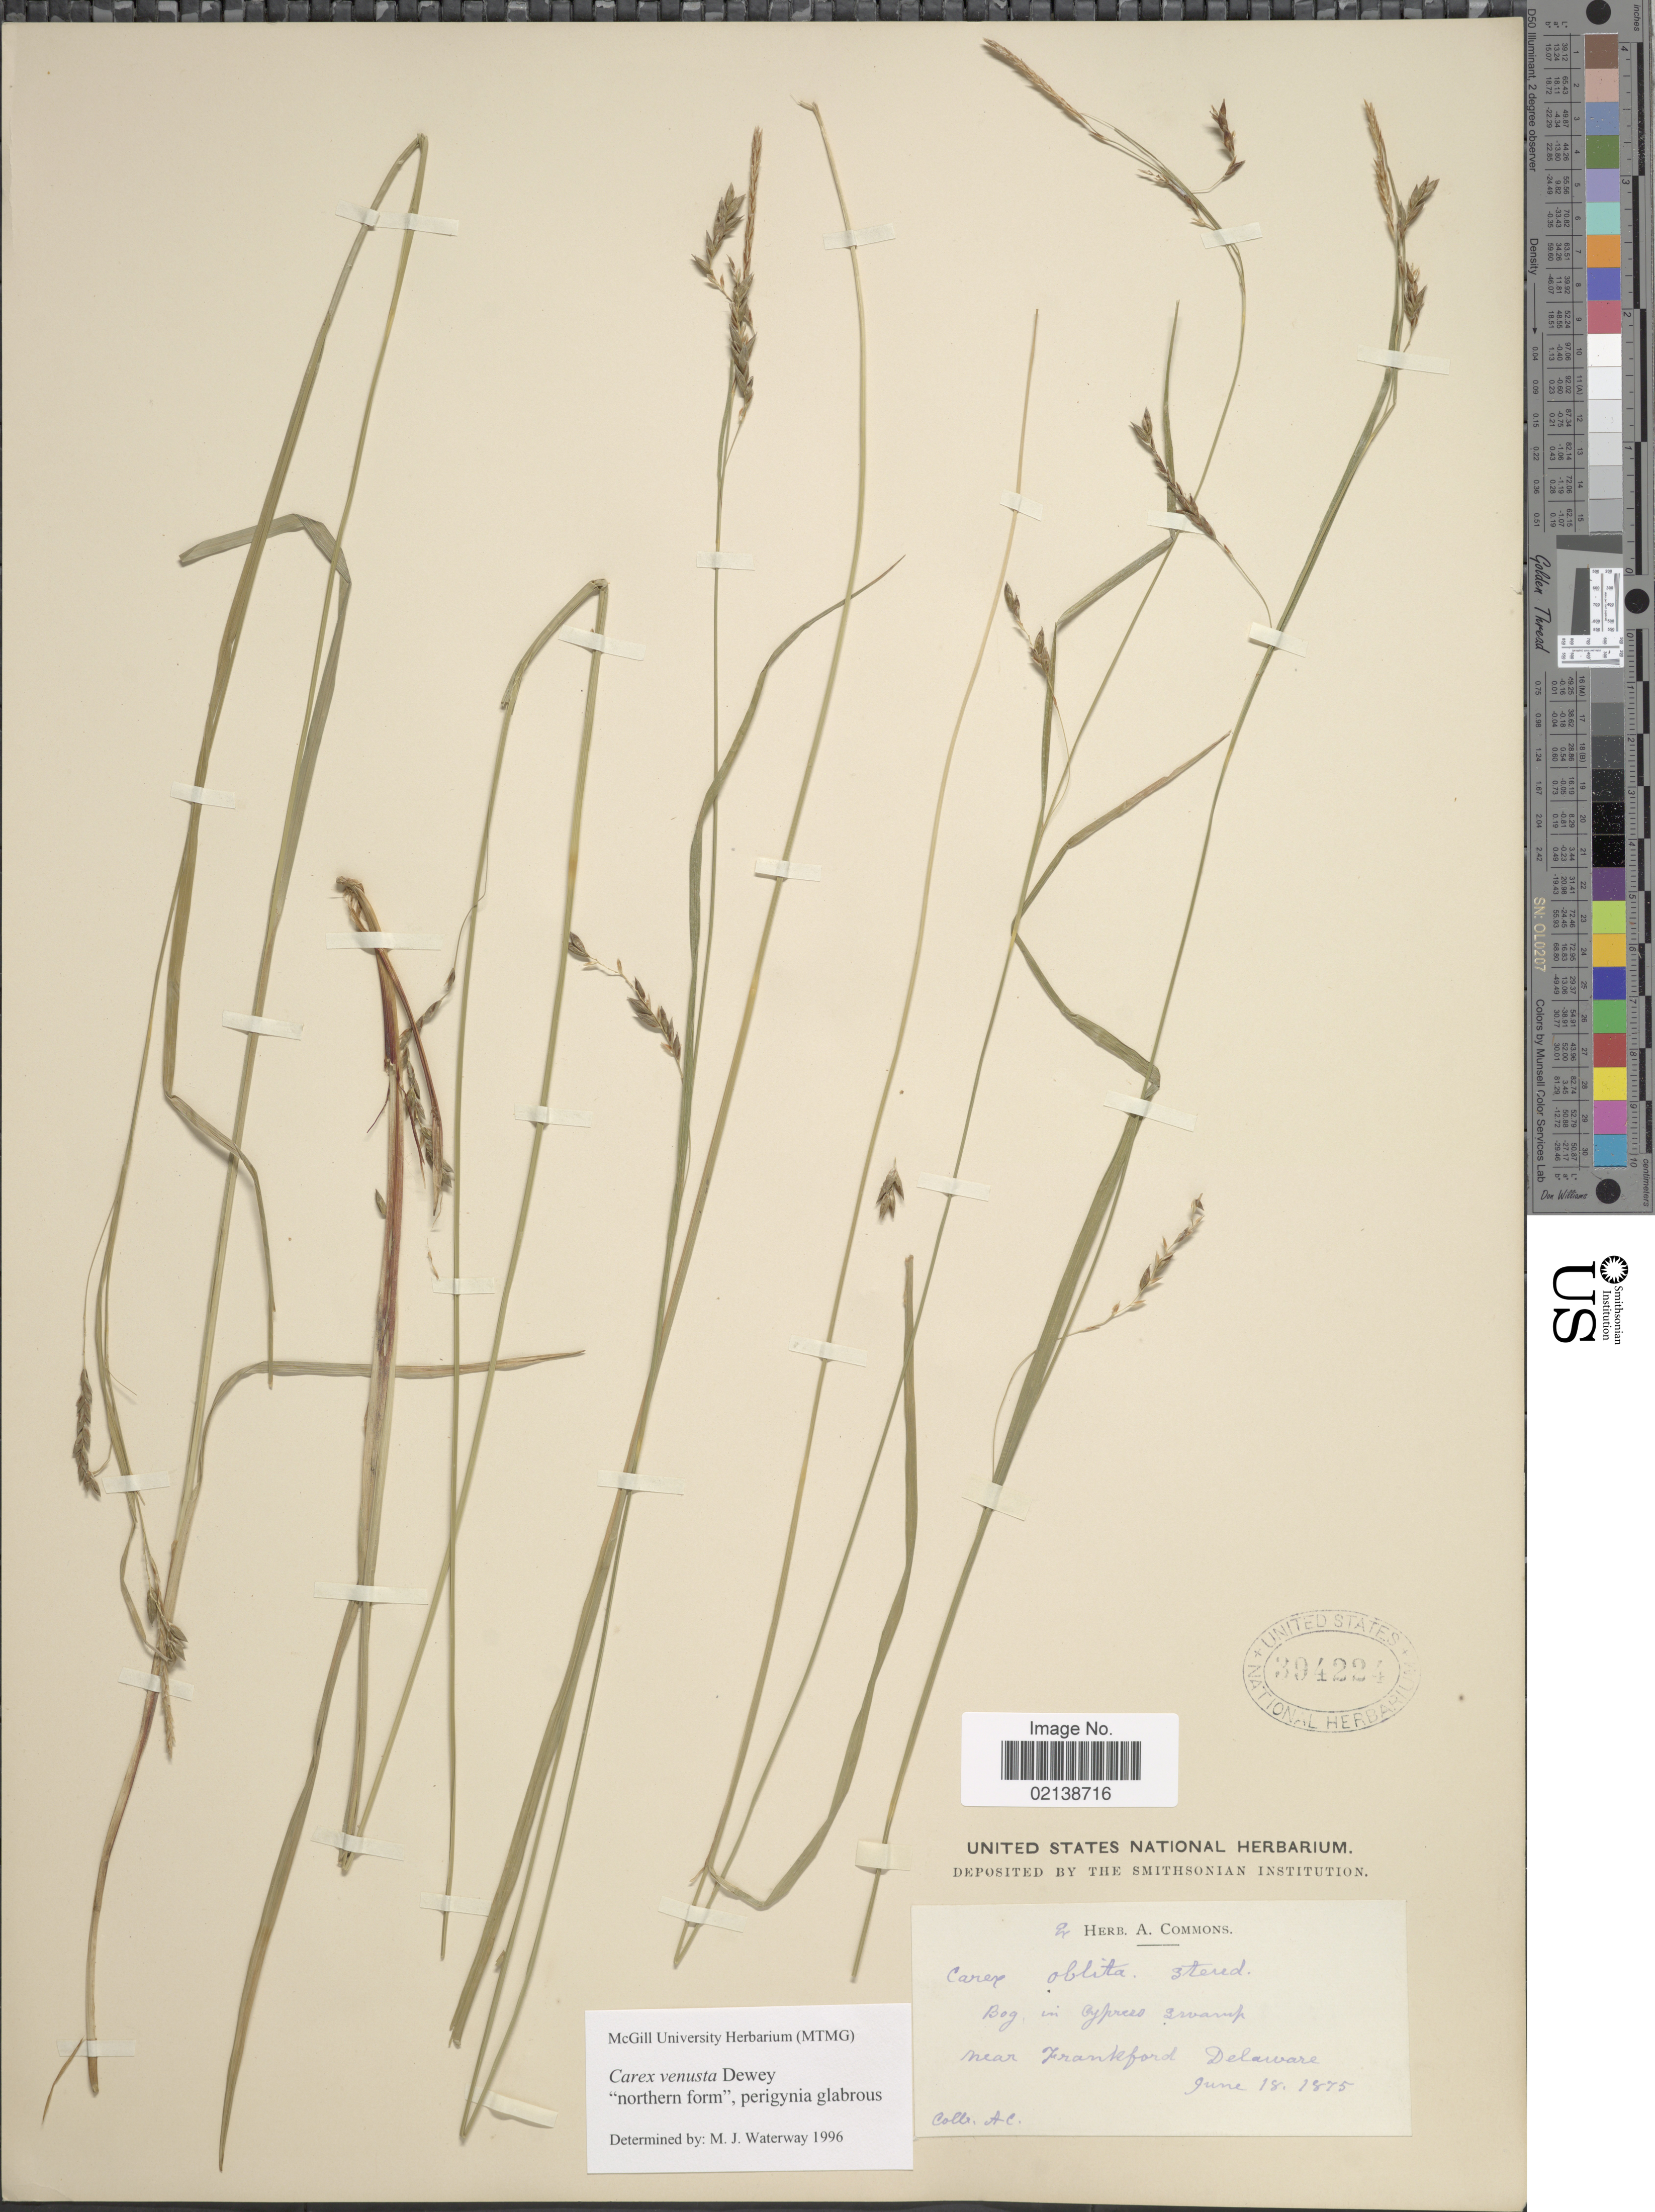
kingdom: Plantae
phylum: Tracheophyta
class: Liliopsida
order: Poales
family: Cyperaceae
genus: Carex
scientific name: Carex venusta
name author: Dewey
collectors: A. Commons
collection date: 1875-06-18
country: United States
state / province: Delaware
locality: Near Frankford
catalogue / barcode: US 394224